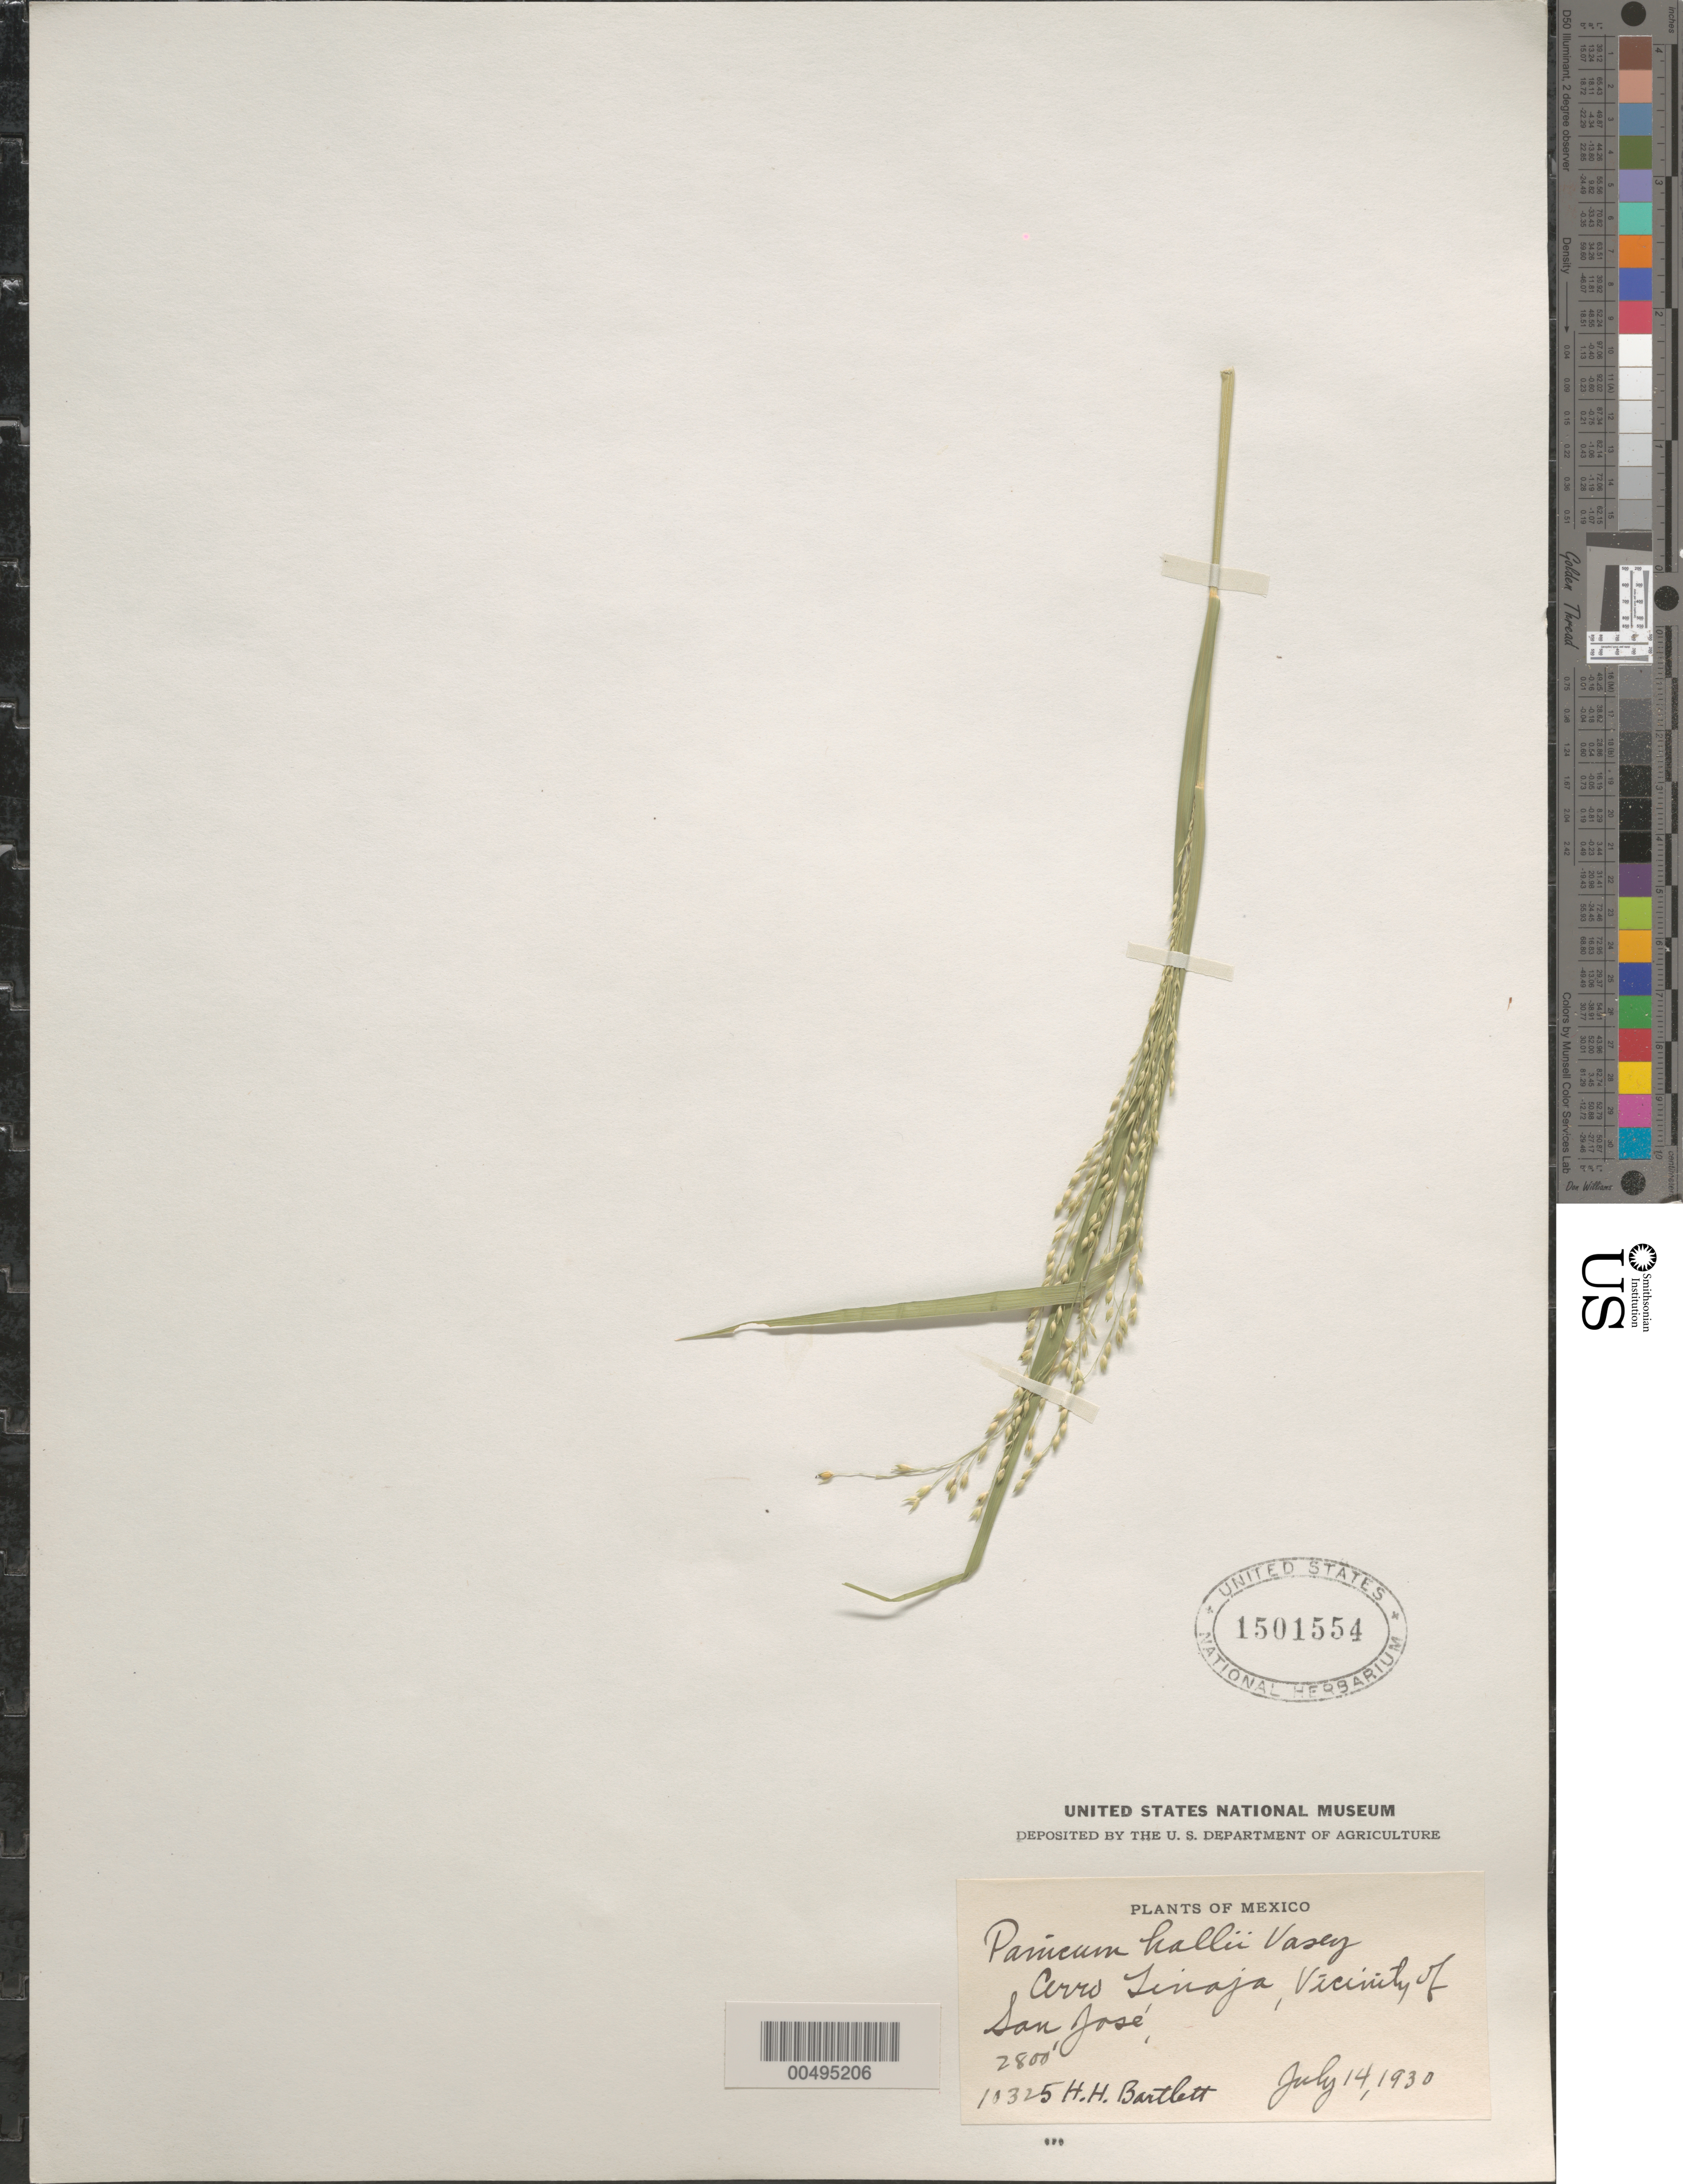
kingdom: Plantae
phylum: Tracheophyta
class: Liliopsida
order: Poales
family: Poaceae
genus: Panicum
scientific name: Panicum hallii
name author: Vasey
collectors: H. H. Bartlett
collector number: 10325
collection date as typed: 14 Jul 1930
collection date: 1930-07-14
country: Mexico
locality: Cerro Tinaja, vicinity of San Jos‚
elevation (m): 853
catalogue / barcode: US 1501554